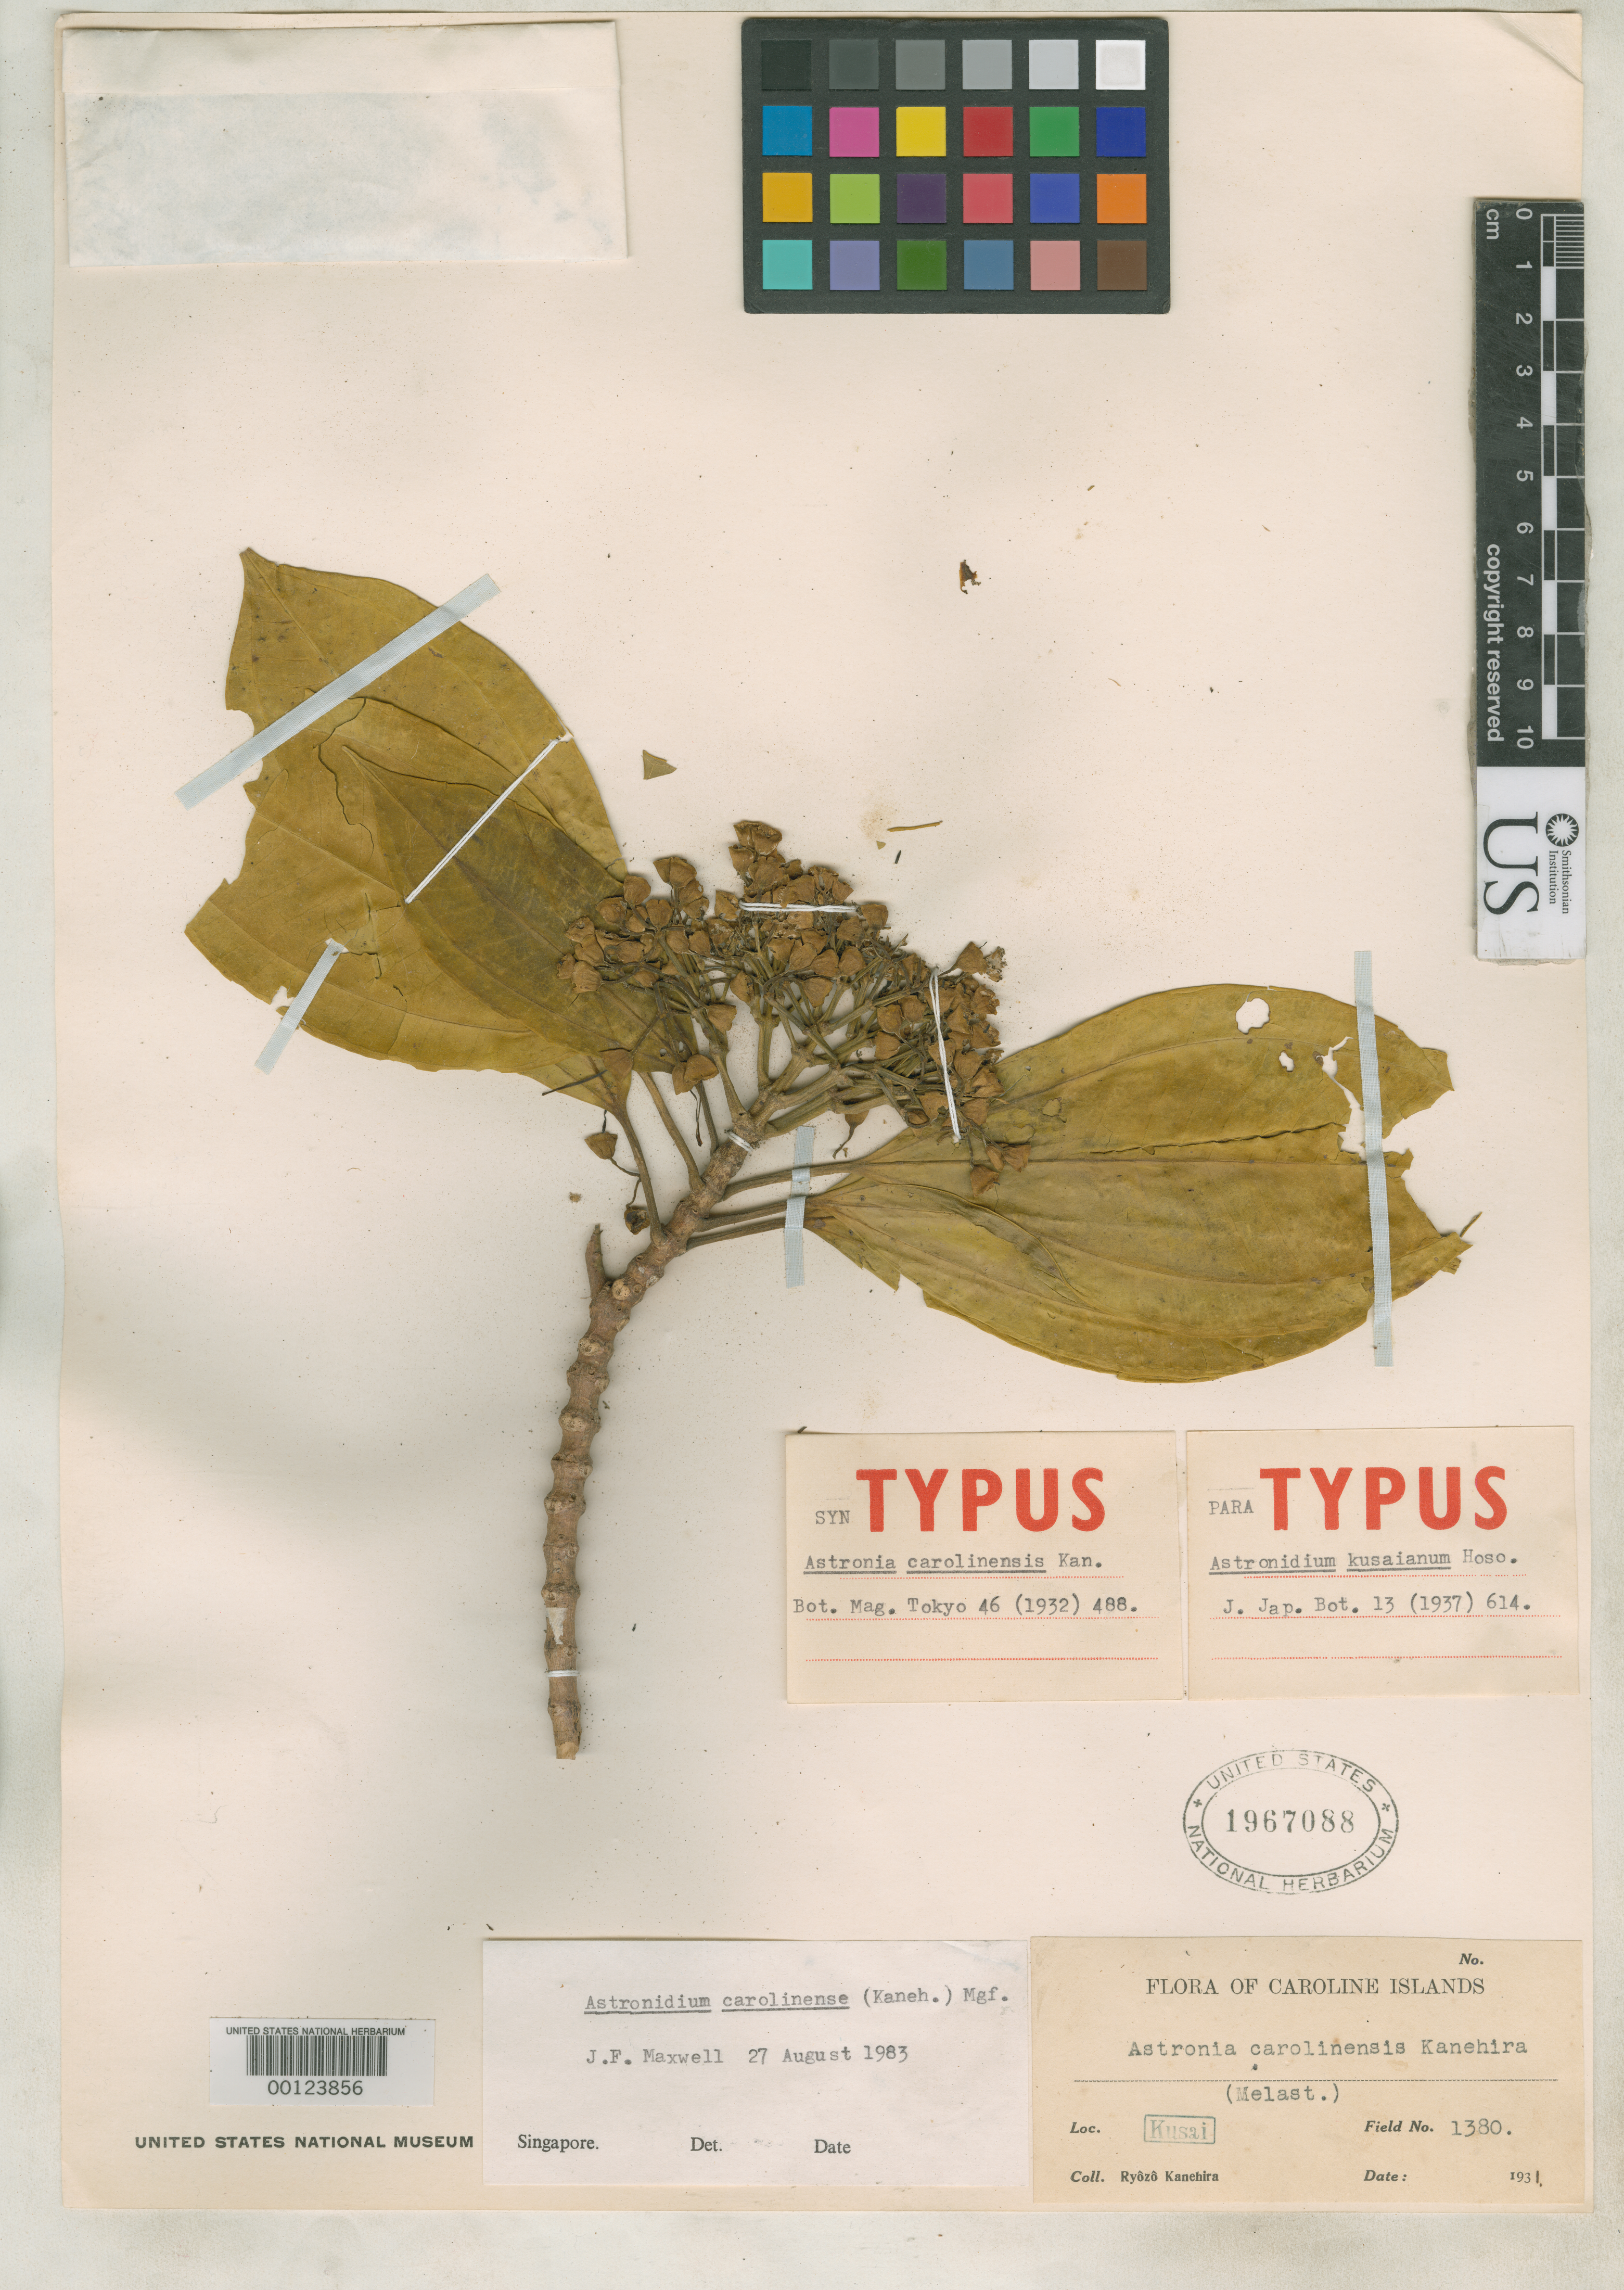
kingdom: Plantae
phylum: Tracheophyta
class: Magnoliopsida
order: Myrtales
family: Melastomataceae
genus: Astronia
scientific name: Astronia carolinensis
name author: Kaneh.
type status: Syntype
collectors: R. Kanehira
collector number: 1380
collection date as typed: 1931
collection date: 1931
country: Micronesia, Federated States of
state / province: Kosrae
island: Kosrae [Kusaie]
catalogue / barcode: US 1967088